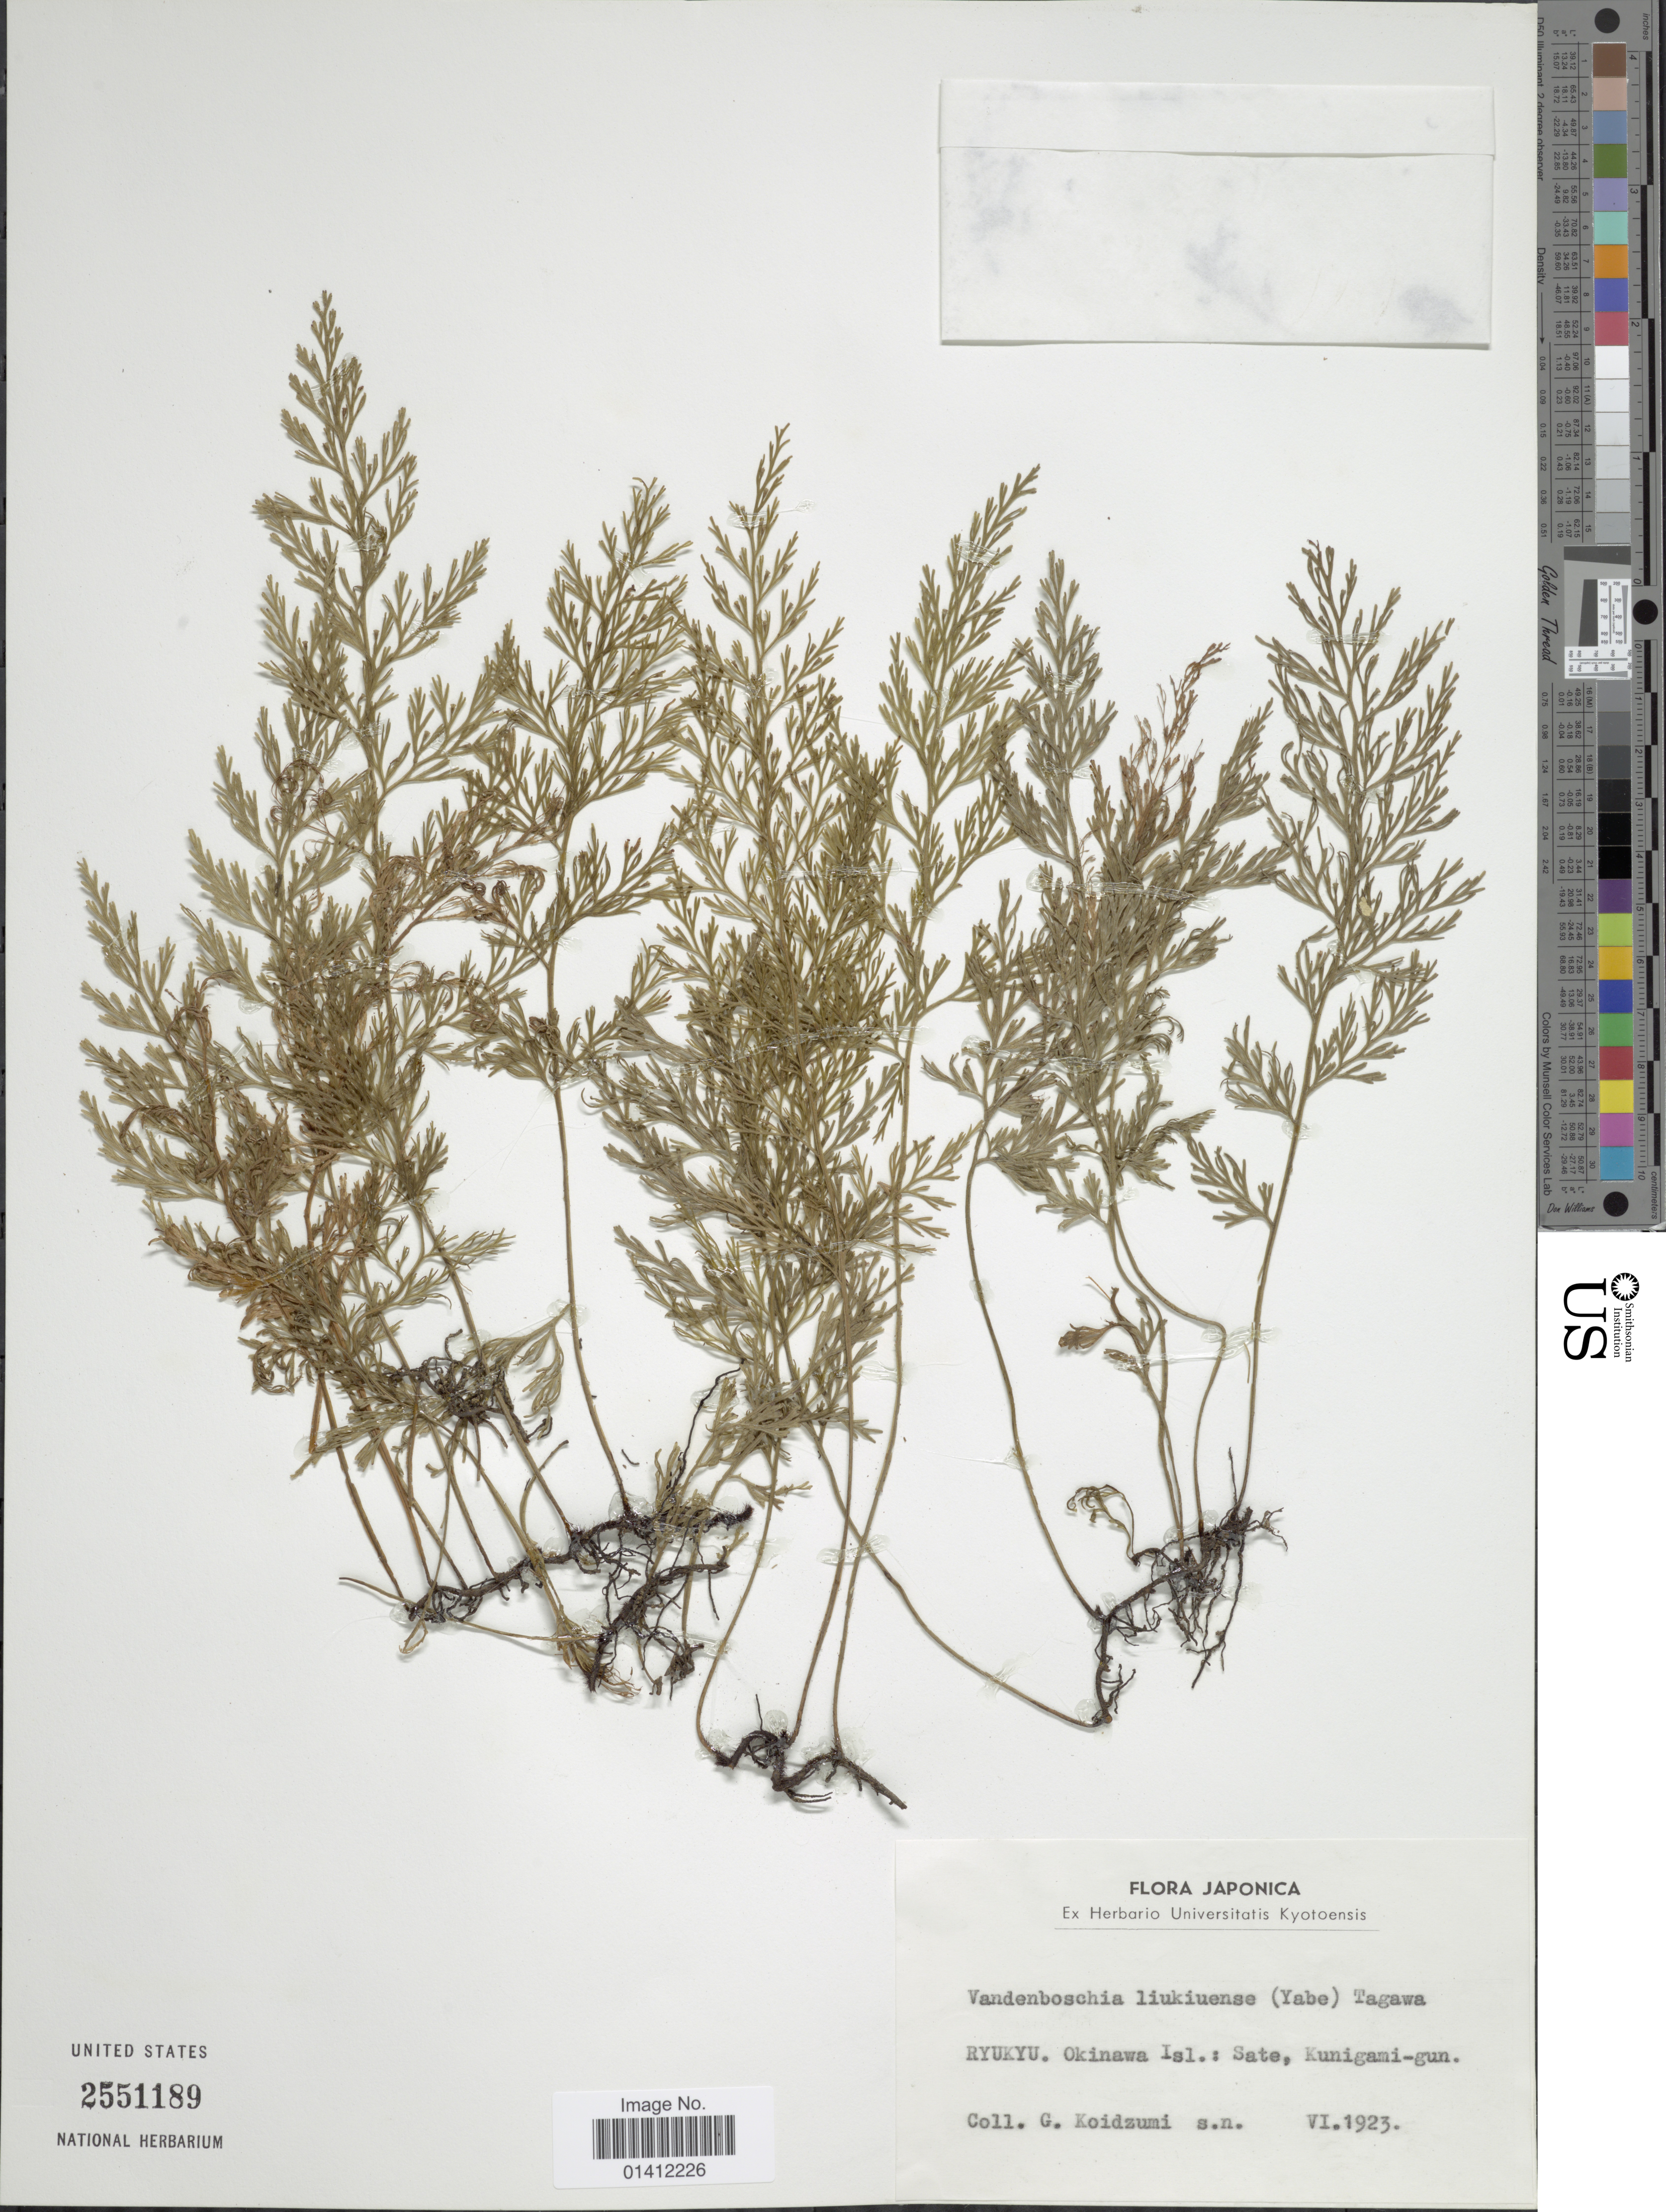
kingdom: Plantae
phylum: Tracheophyta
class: Polypodiopsida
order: Hymenophyllales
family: Hymenophyllaceae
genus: Vandenboschia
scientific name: Vandenboschia maxima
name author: (Blume) Copel.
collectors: G. Koidzumi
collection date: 1923-06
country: Japan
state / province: Okinawa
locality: Ryukyu, Okinawa Isl.: Sate, Kunigami-gun.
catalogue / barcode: US 2551189